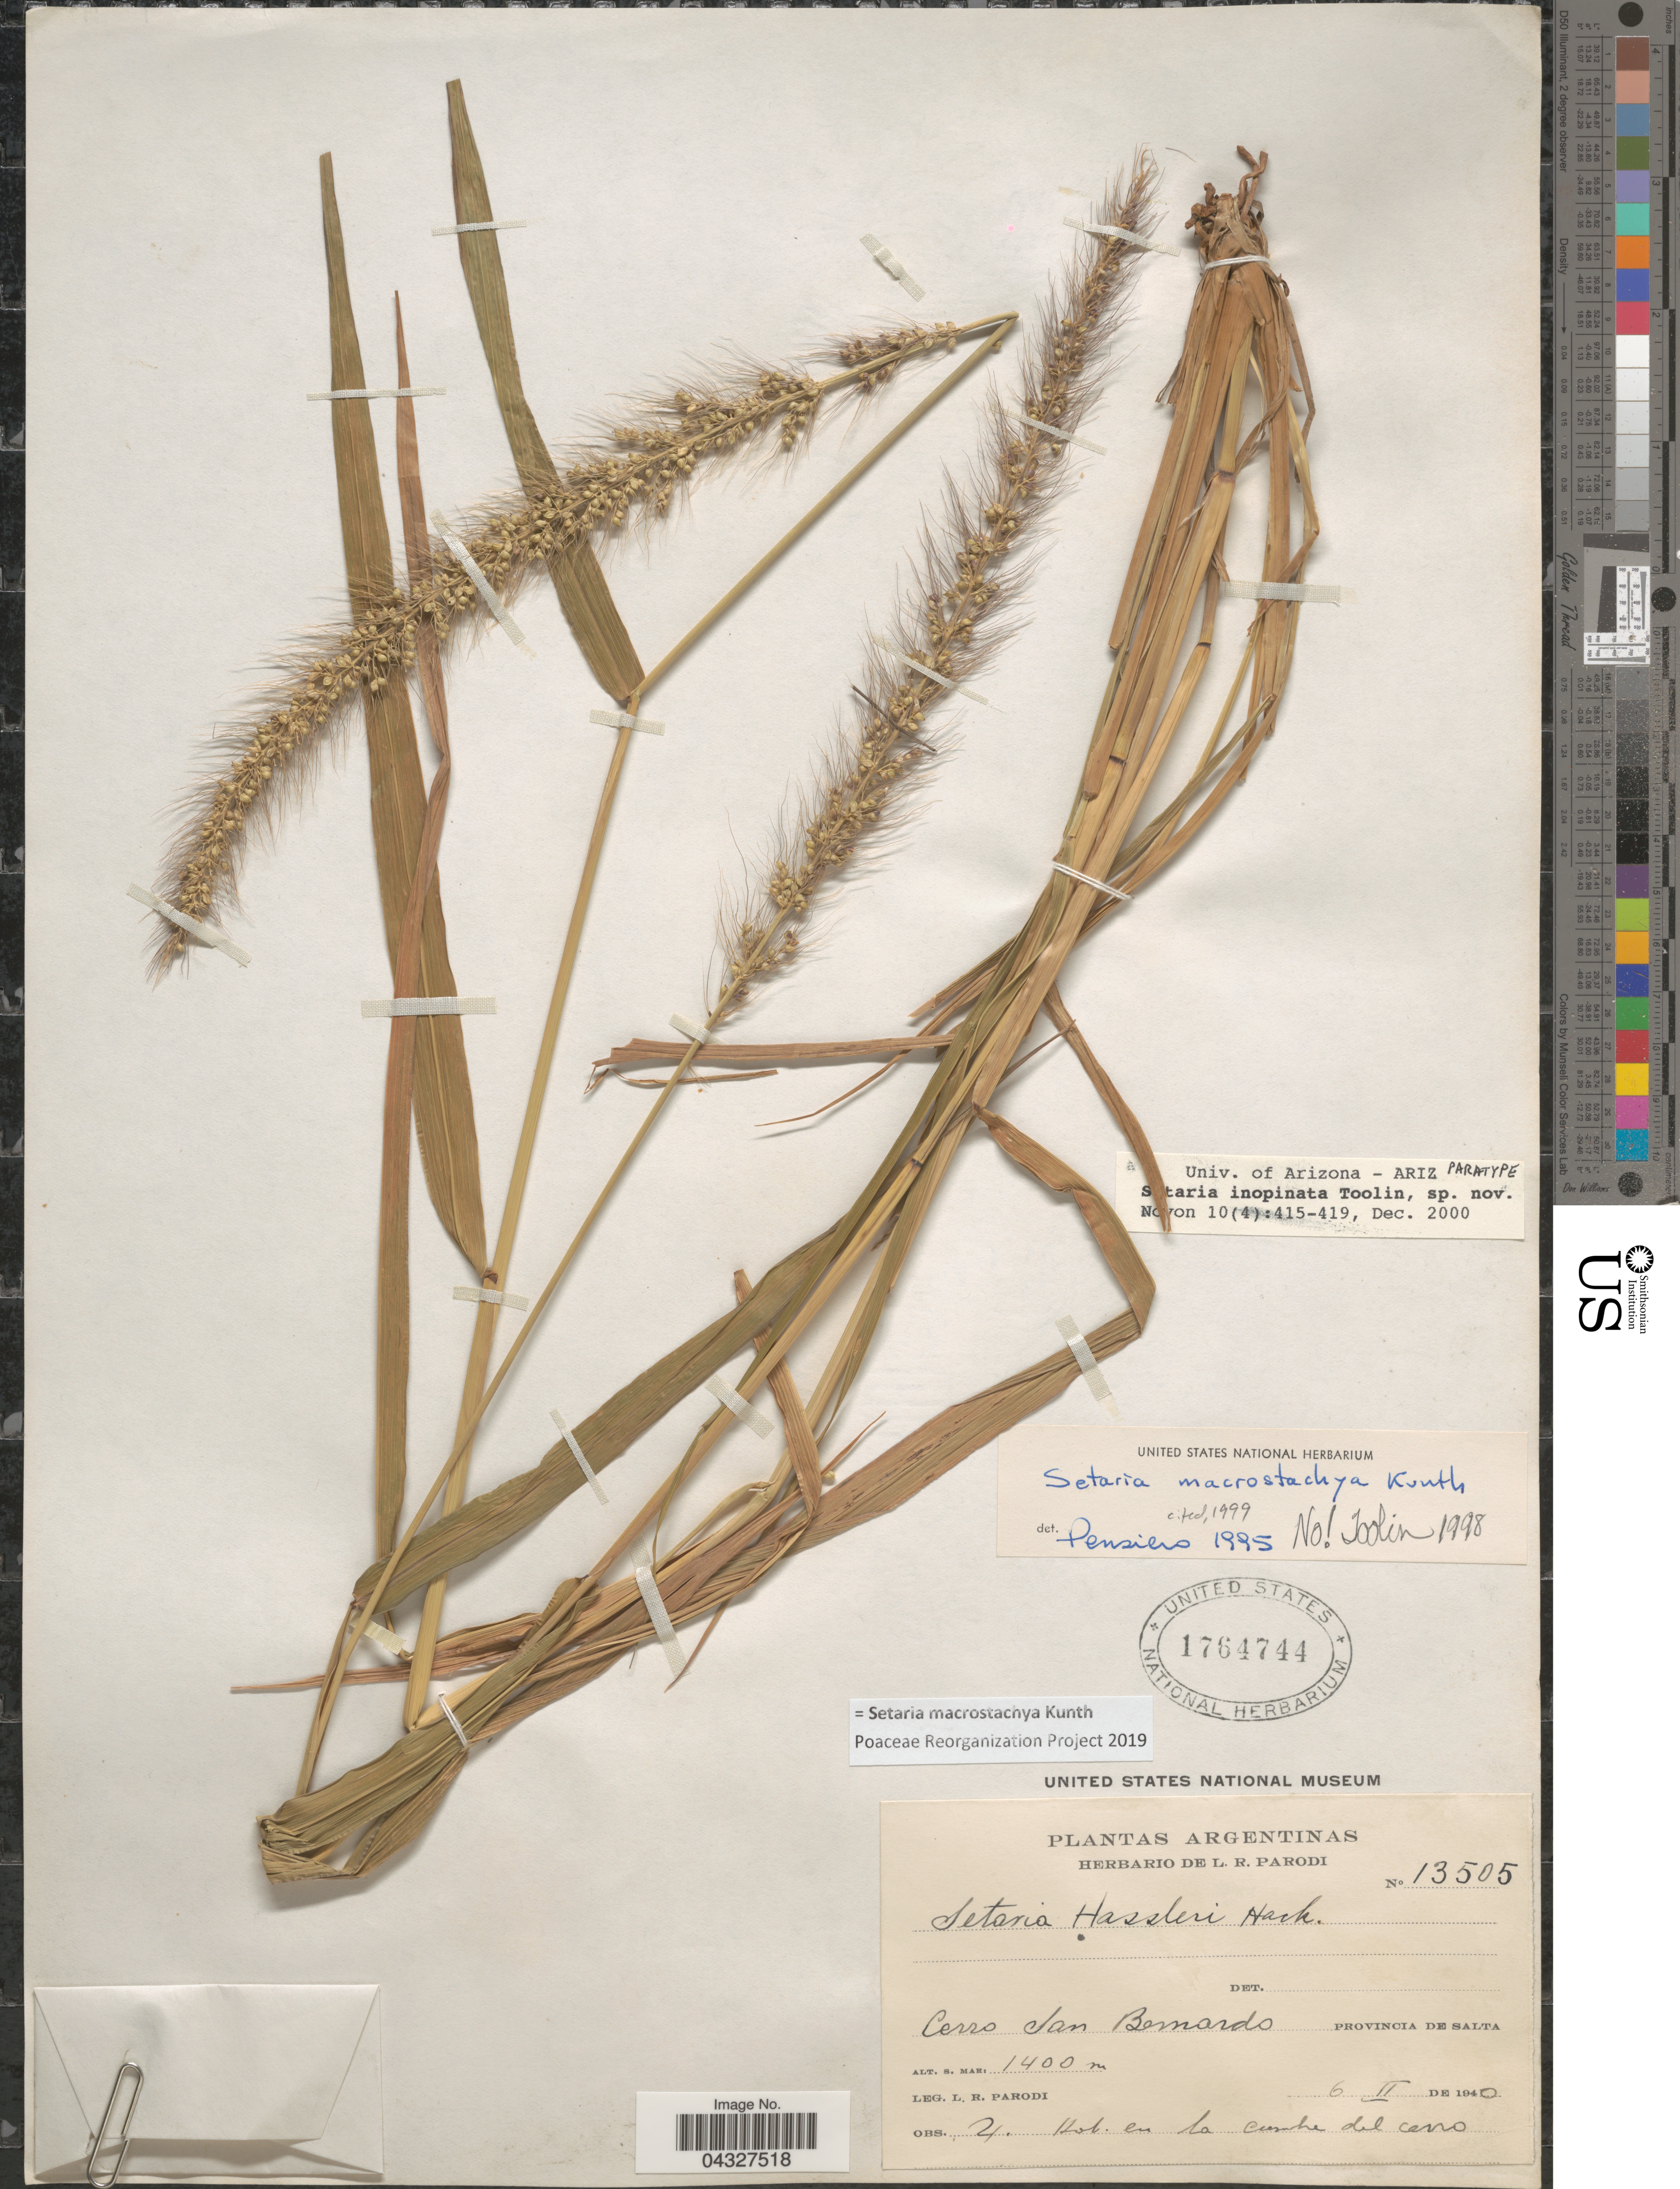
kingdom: Plantae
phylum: Tracheophyta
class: Liliopsida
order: Poales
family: Poaceae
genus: Setaria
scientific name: Setaria macrostachya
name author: Kunth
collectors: L. R. Parodi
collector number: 13505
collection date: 1940-02-06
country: Argentina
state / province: Salta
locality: Cerro San Bernardo.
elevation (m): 1400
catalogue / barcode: US 1764744